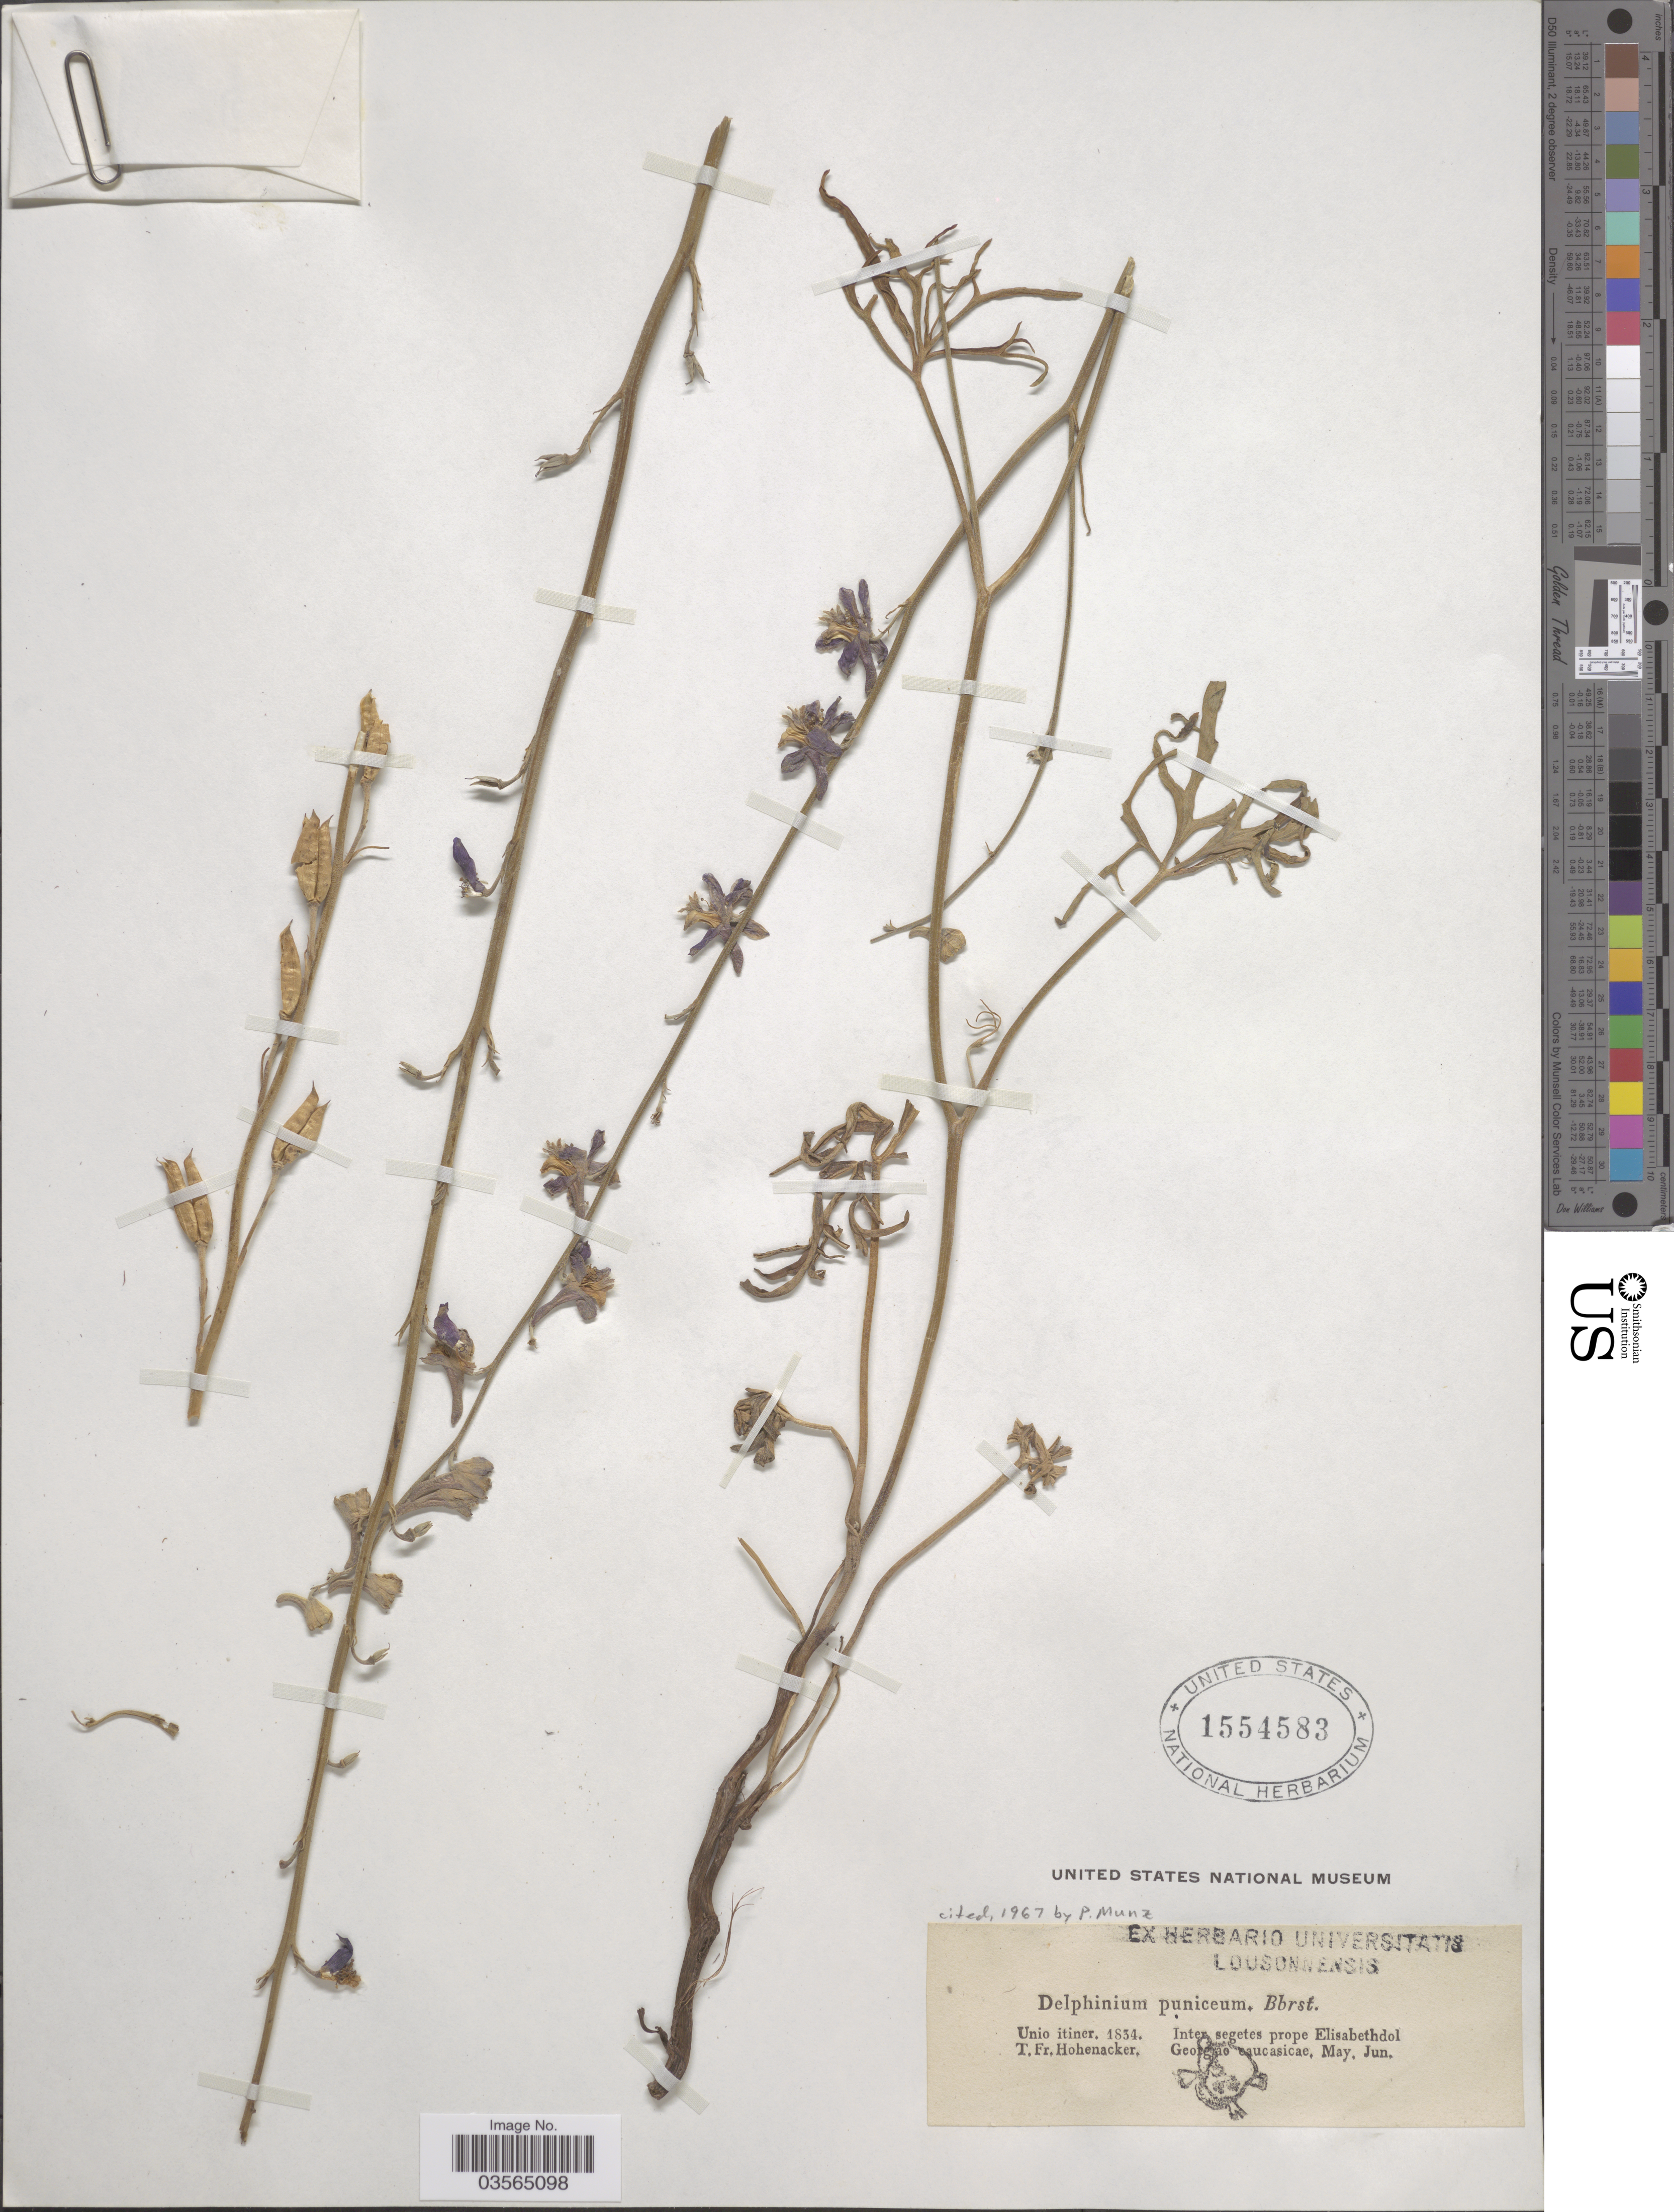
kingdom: Plantae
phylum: Tracheophyta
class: Magnoliopsida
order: Ranunculales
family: Ranunculaceae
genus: Delphinium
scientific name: Delphinium puniceum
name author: Pall.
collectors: T. Hohenacker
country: Georgia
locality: Inter segetes prope Elisabethdol. Georgiae caucasicae.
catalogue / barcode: US 1554583